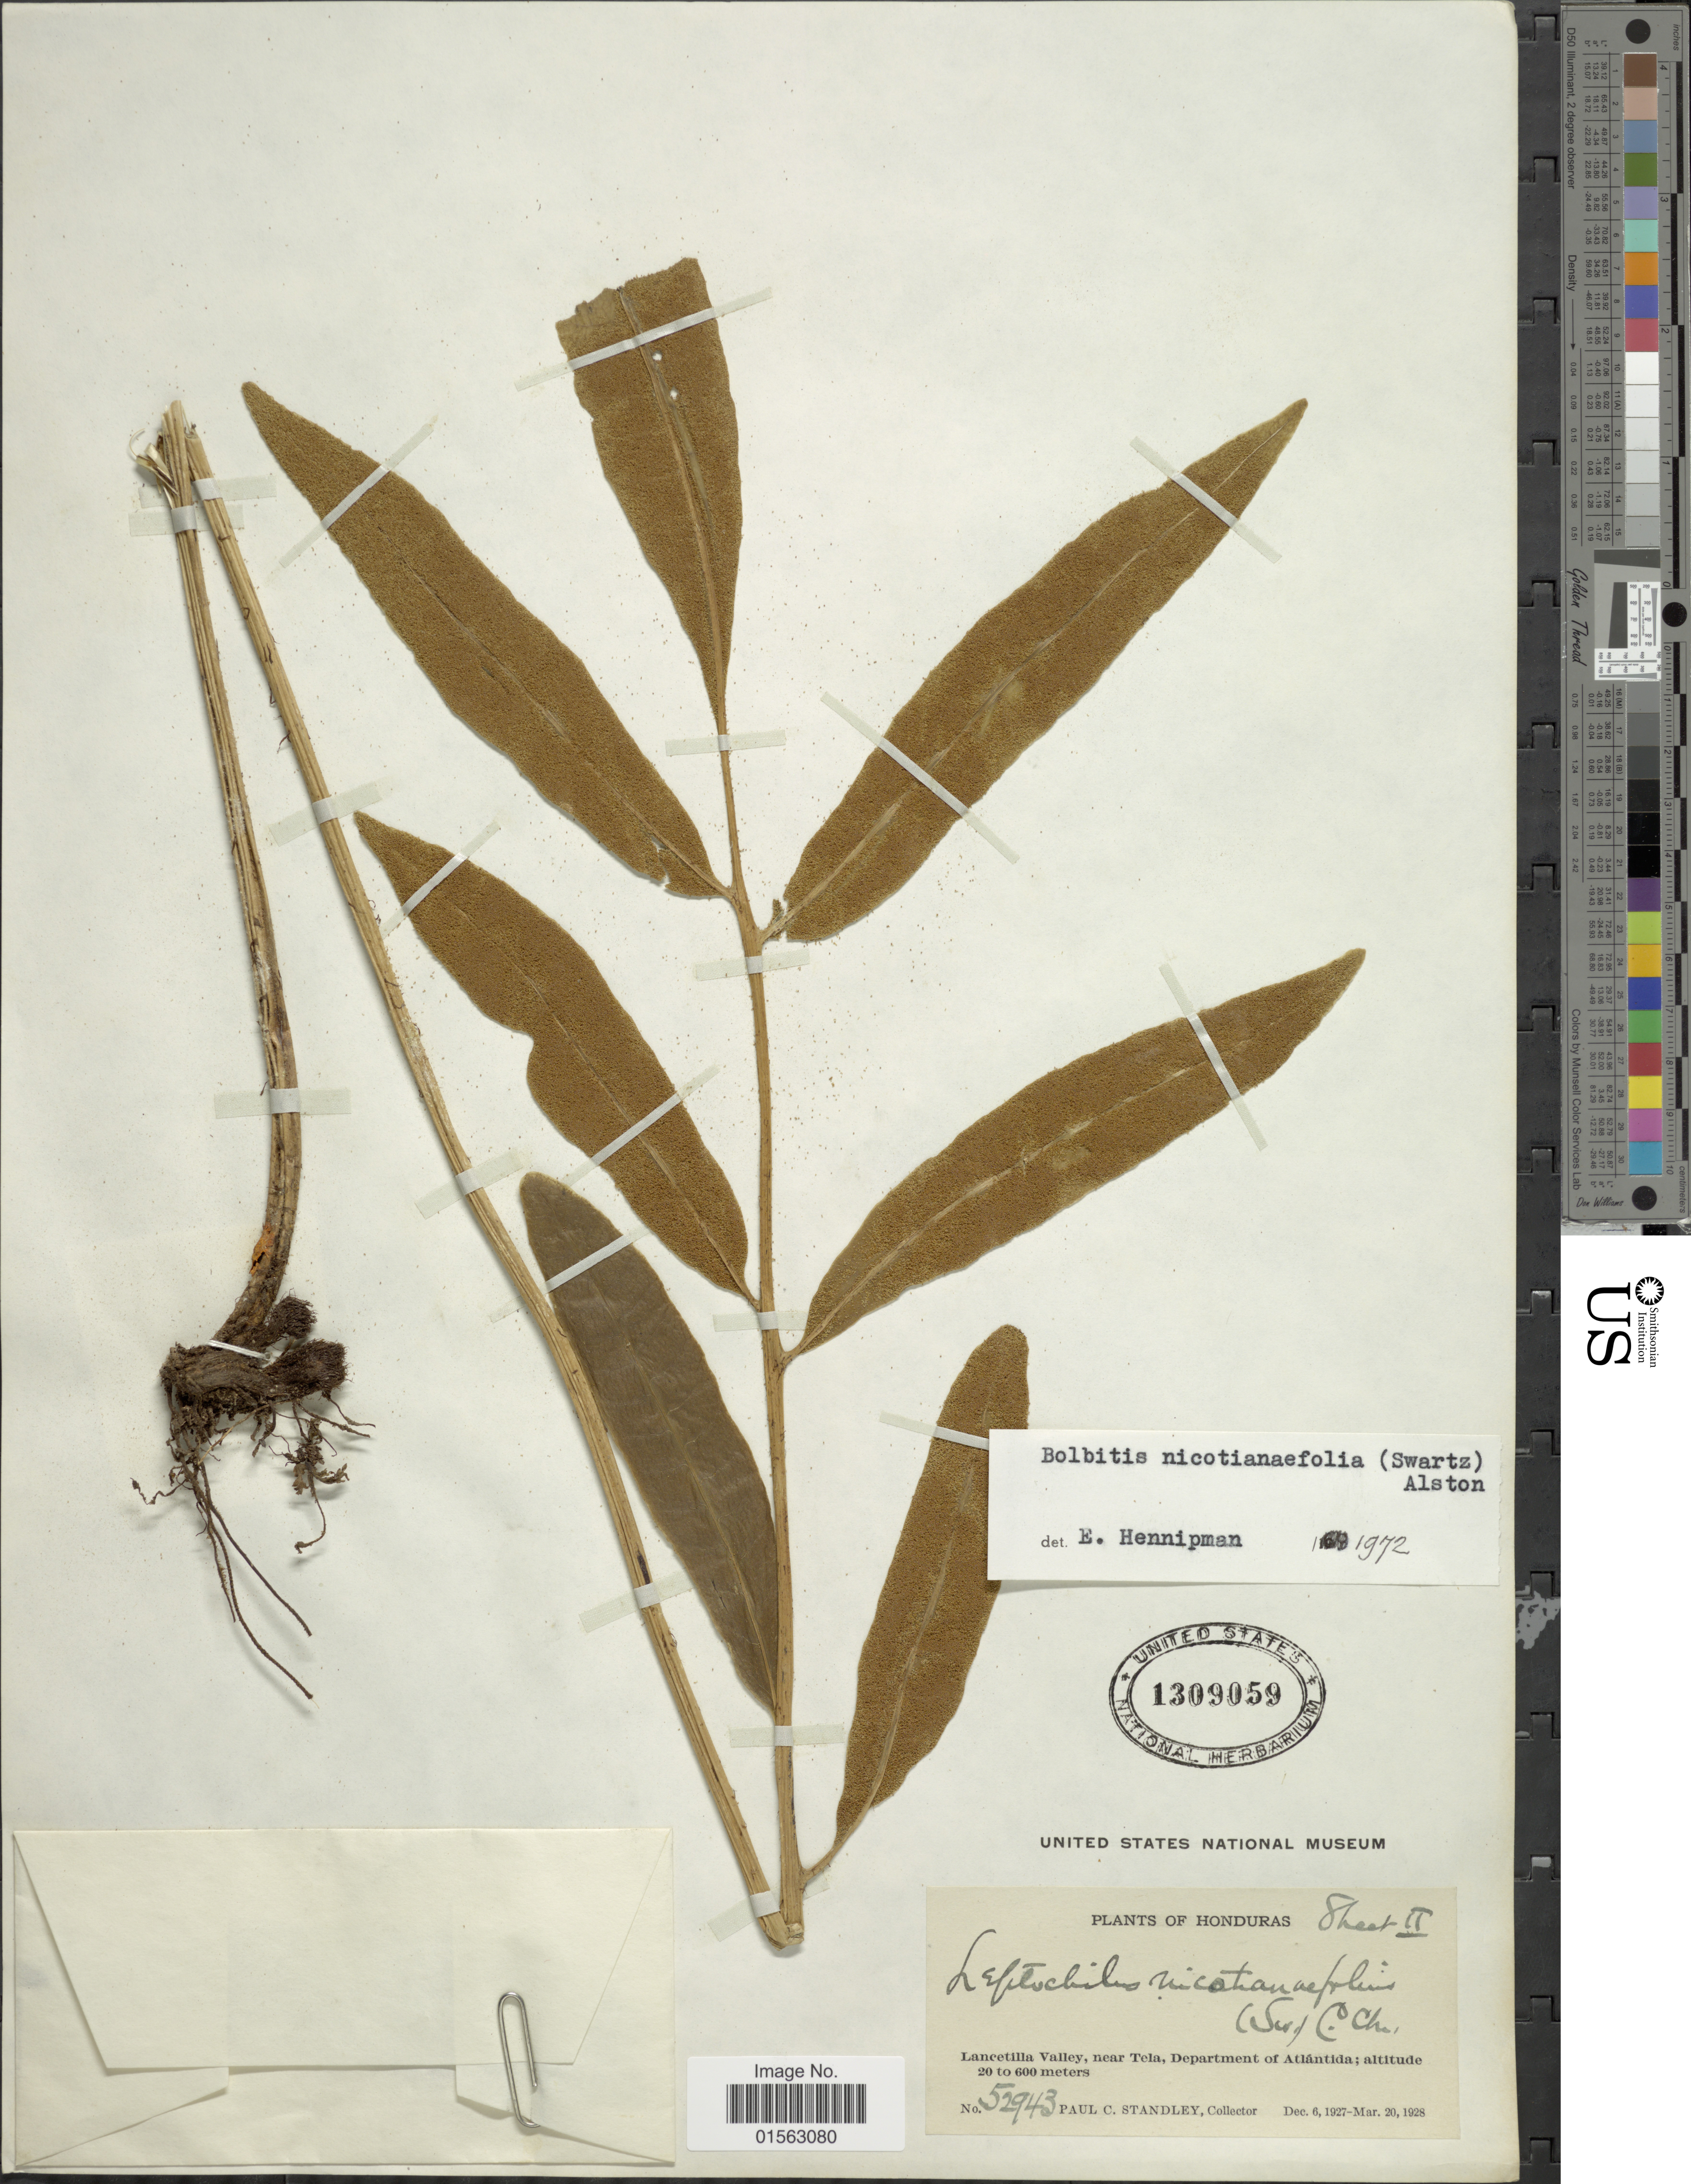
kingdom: Plantae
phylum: Tracheophyta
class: Polypodiopsida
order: Polypodiales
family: Dryopteridaceae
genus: Mickelia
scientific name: Mickelia nicotianifolia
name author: (Sw.) R.C. Moran et al.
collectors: P. C. Standley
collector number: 52943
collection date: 1927-12-06/1928-03-20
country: Honduras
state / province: Atlántida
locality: Honduras, Lancetilla Valley, near Tela, Department of Atlántida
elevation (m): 20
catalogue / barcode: US 1309059